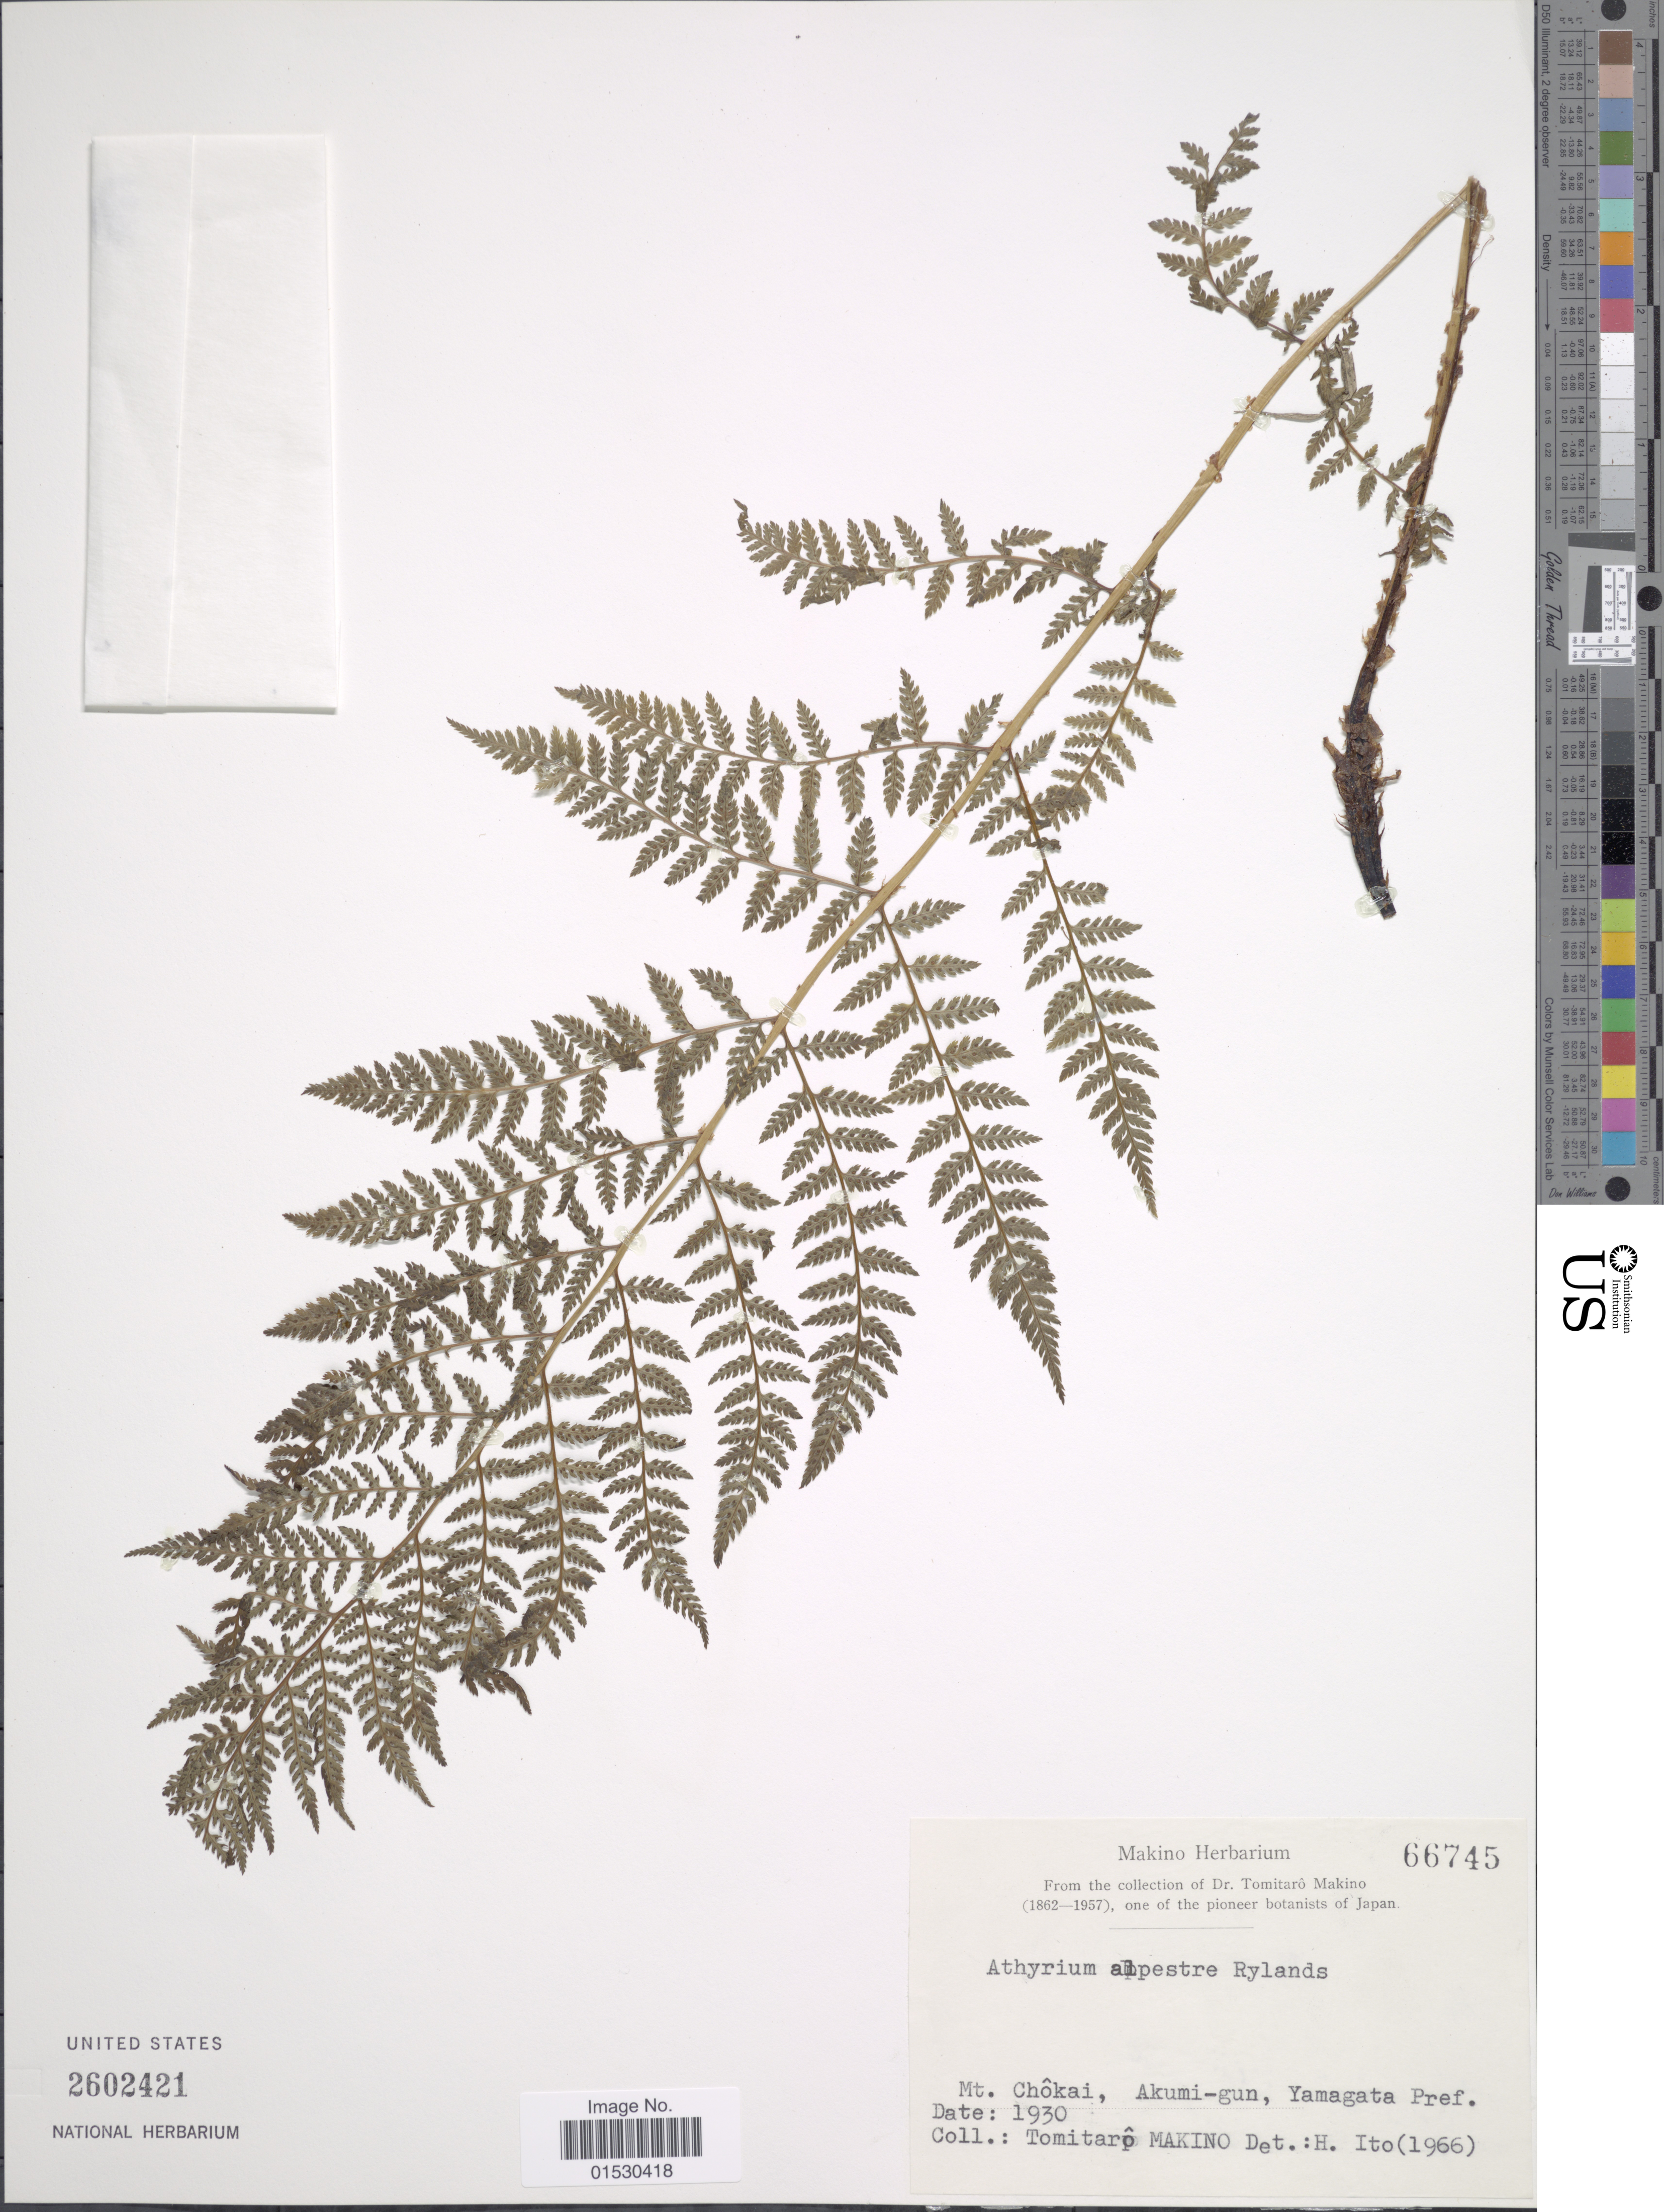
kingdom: Plantae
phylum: Tracheophyta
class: Polypodiopsida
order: Polypodiales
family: Athyriaceae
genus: Athyrium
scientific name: Athyrium alpestre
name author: (Hoppe) Rylands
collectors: T. Makino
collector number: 66745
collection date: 1930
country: Japan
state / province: Yamagata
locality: Mt. Chokai, Akumi - gun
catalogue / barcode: US 2602421